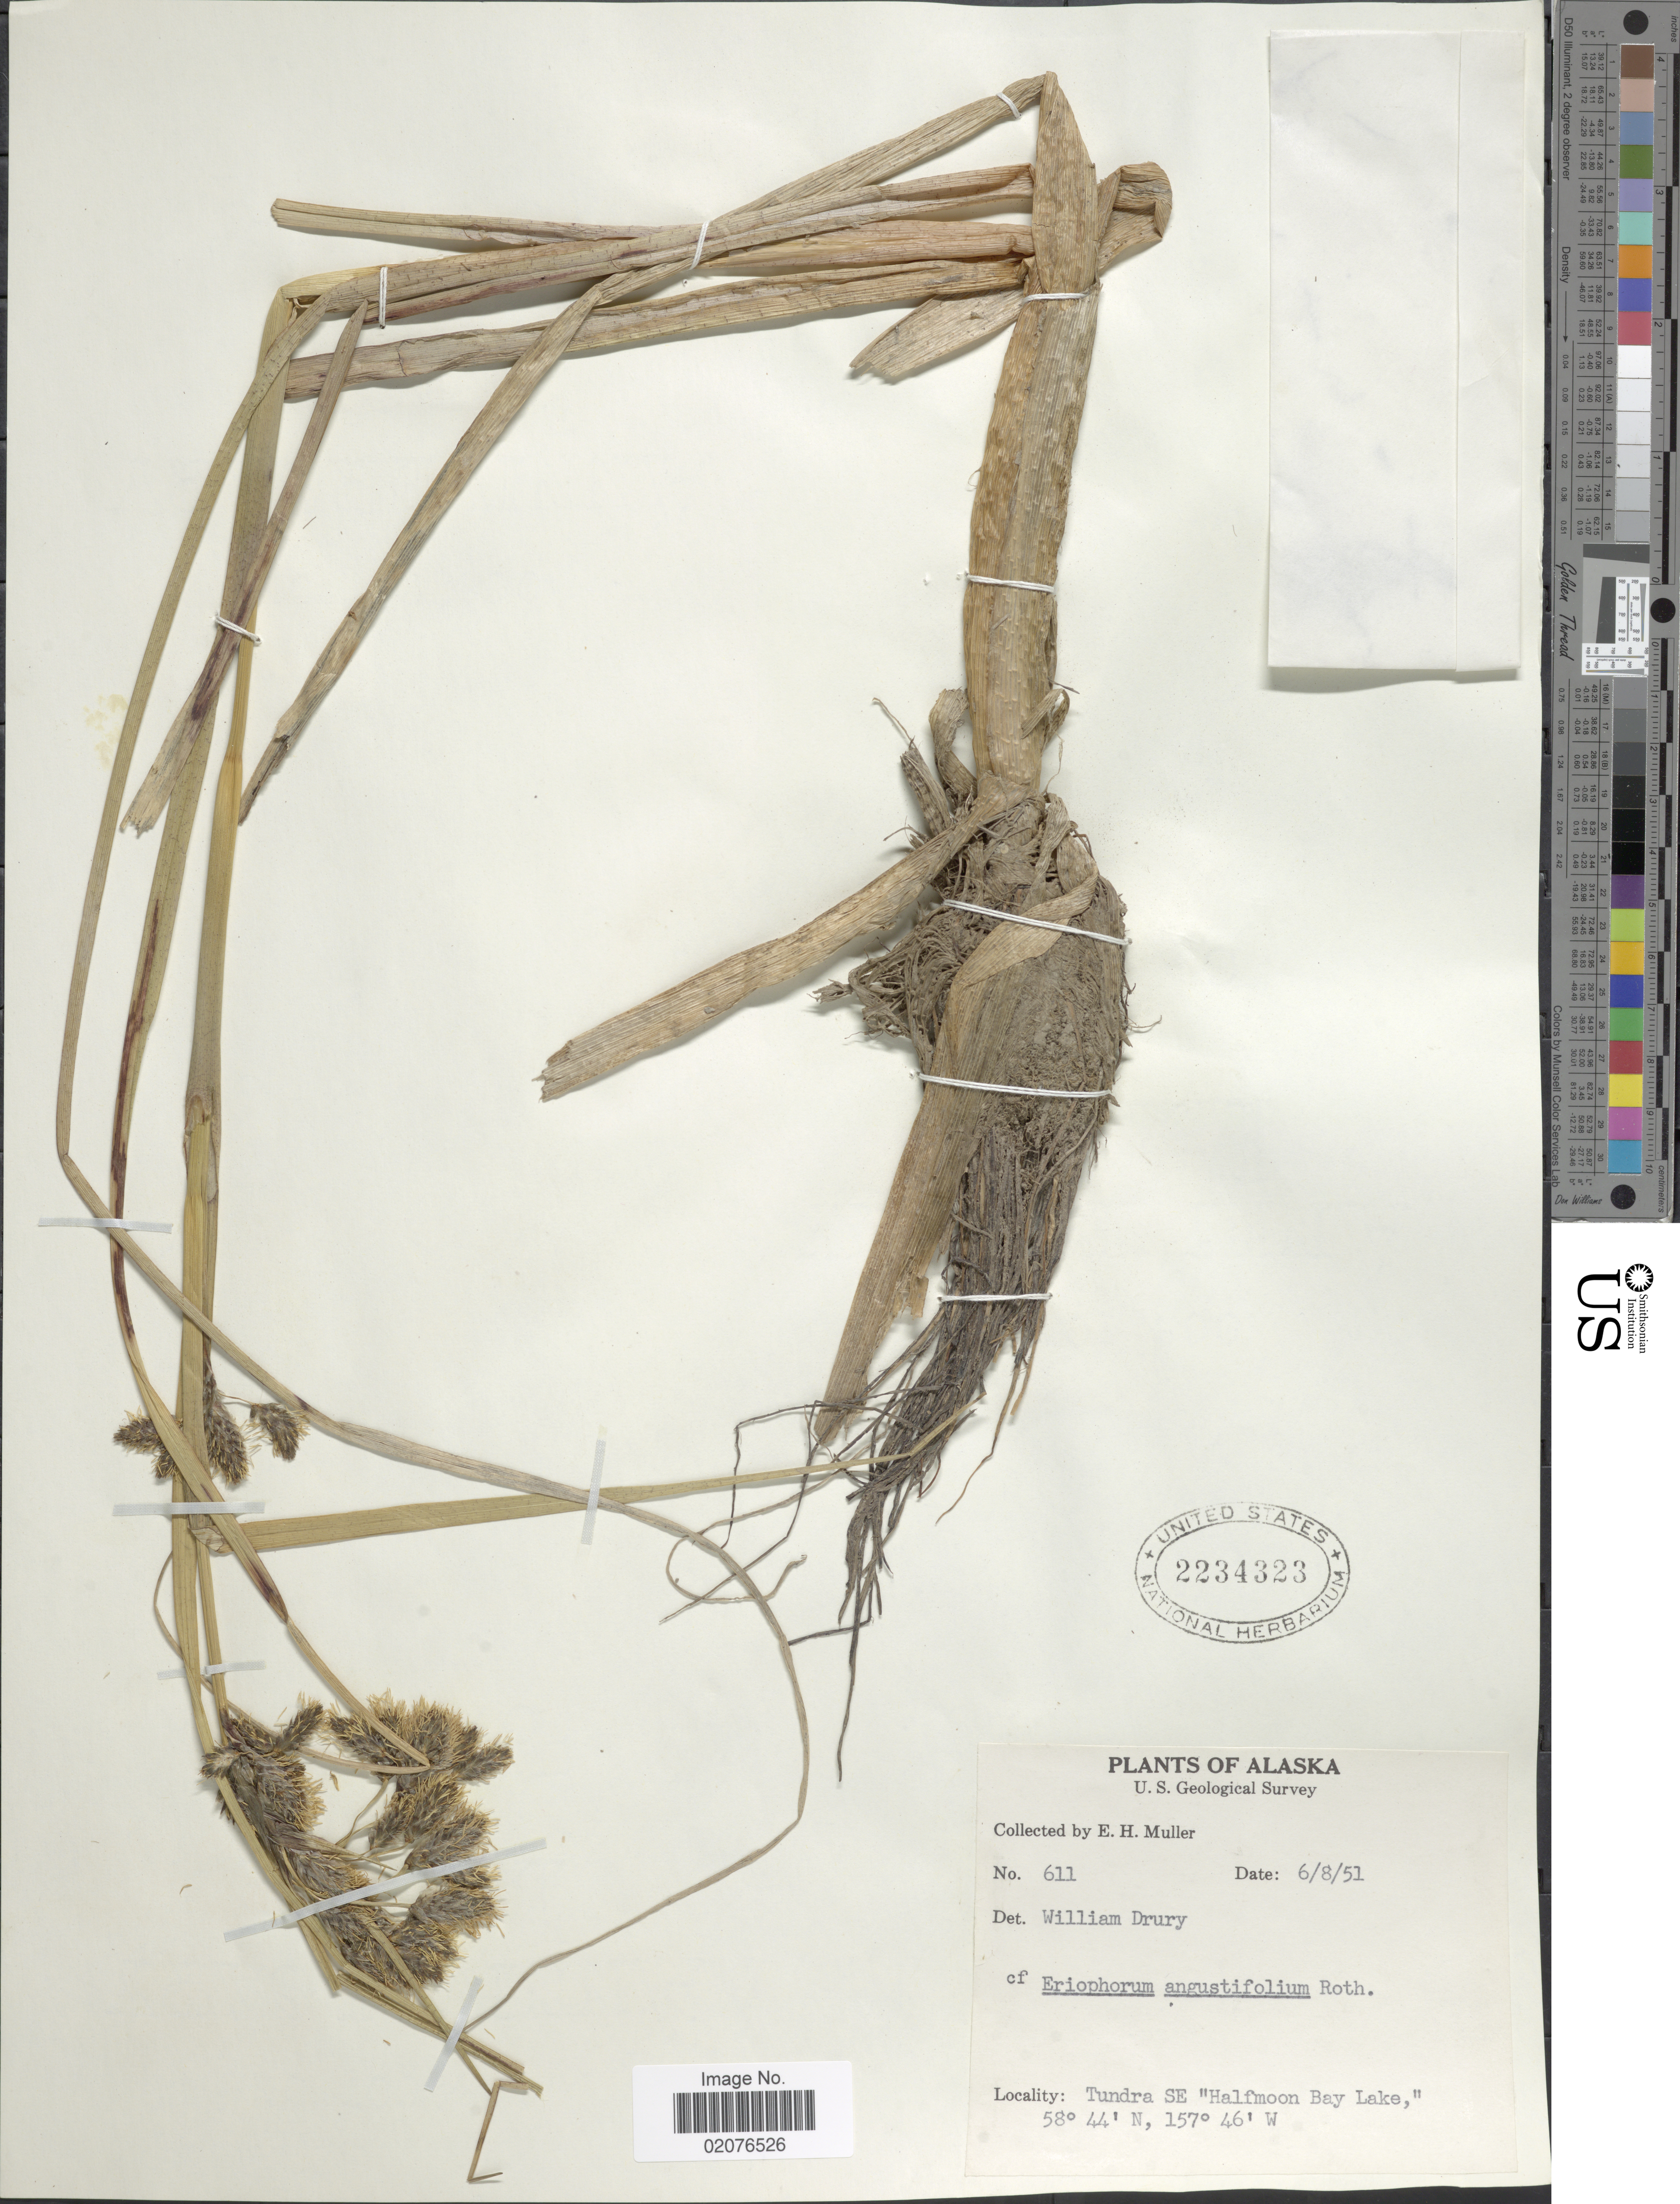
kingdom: Plantae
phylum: Tracheophyta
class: Liliopsida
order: Poales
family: Cyperaceae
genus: Eriophorum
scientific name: Eriophorum angustifolium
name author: Honck.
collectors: E. H. Muller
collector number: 611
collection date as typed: Transcribed d/m/y: 8/6/51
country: United States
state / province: Alaska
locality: Tundra SE "Halfmoon Bay Lake"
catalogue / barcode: US 2234323